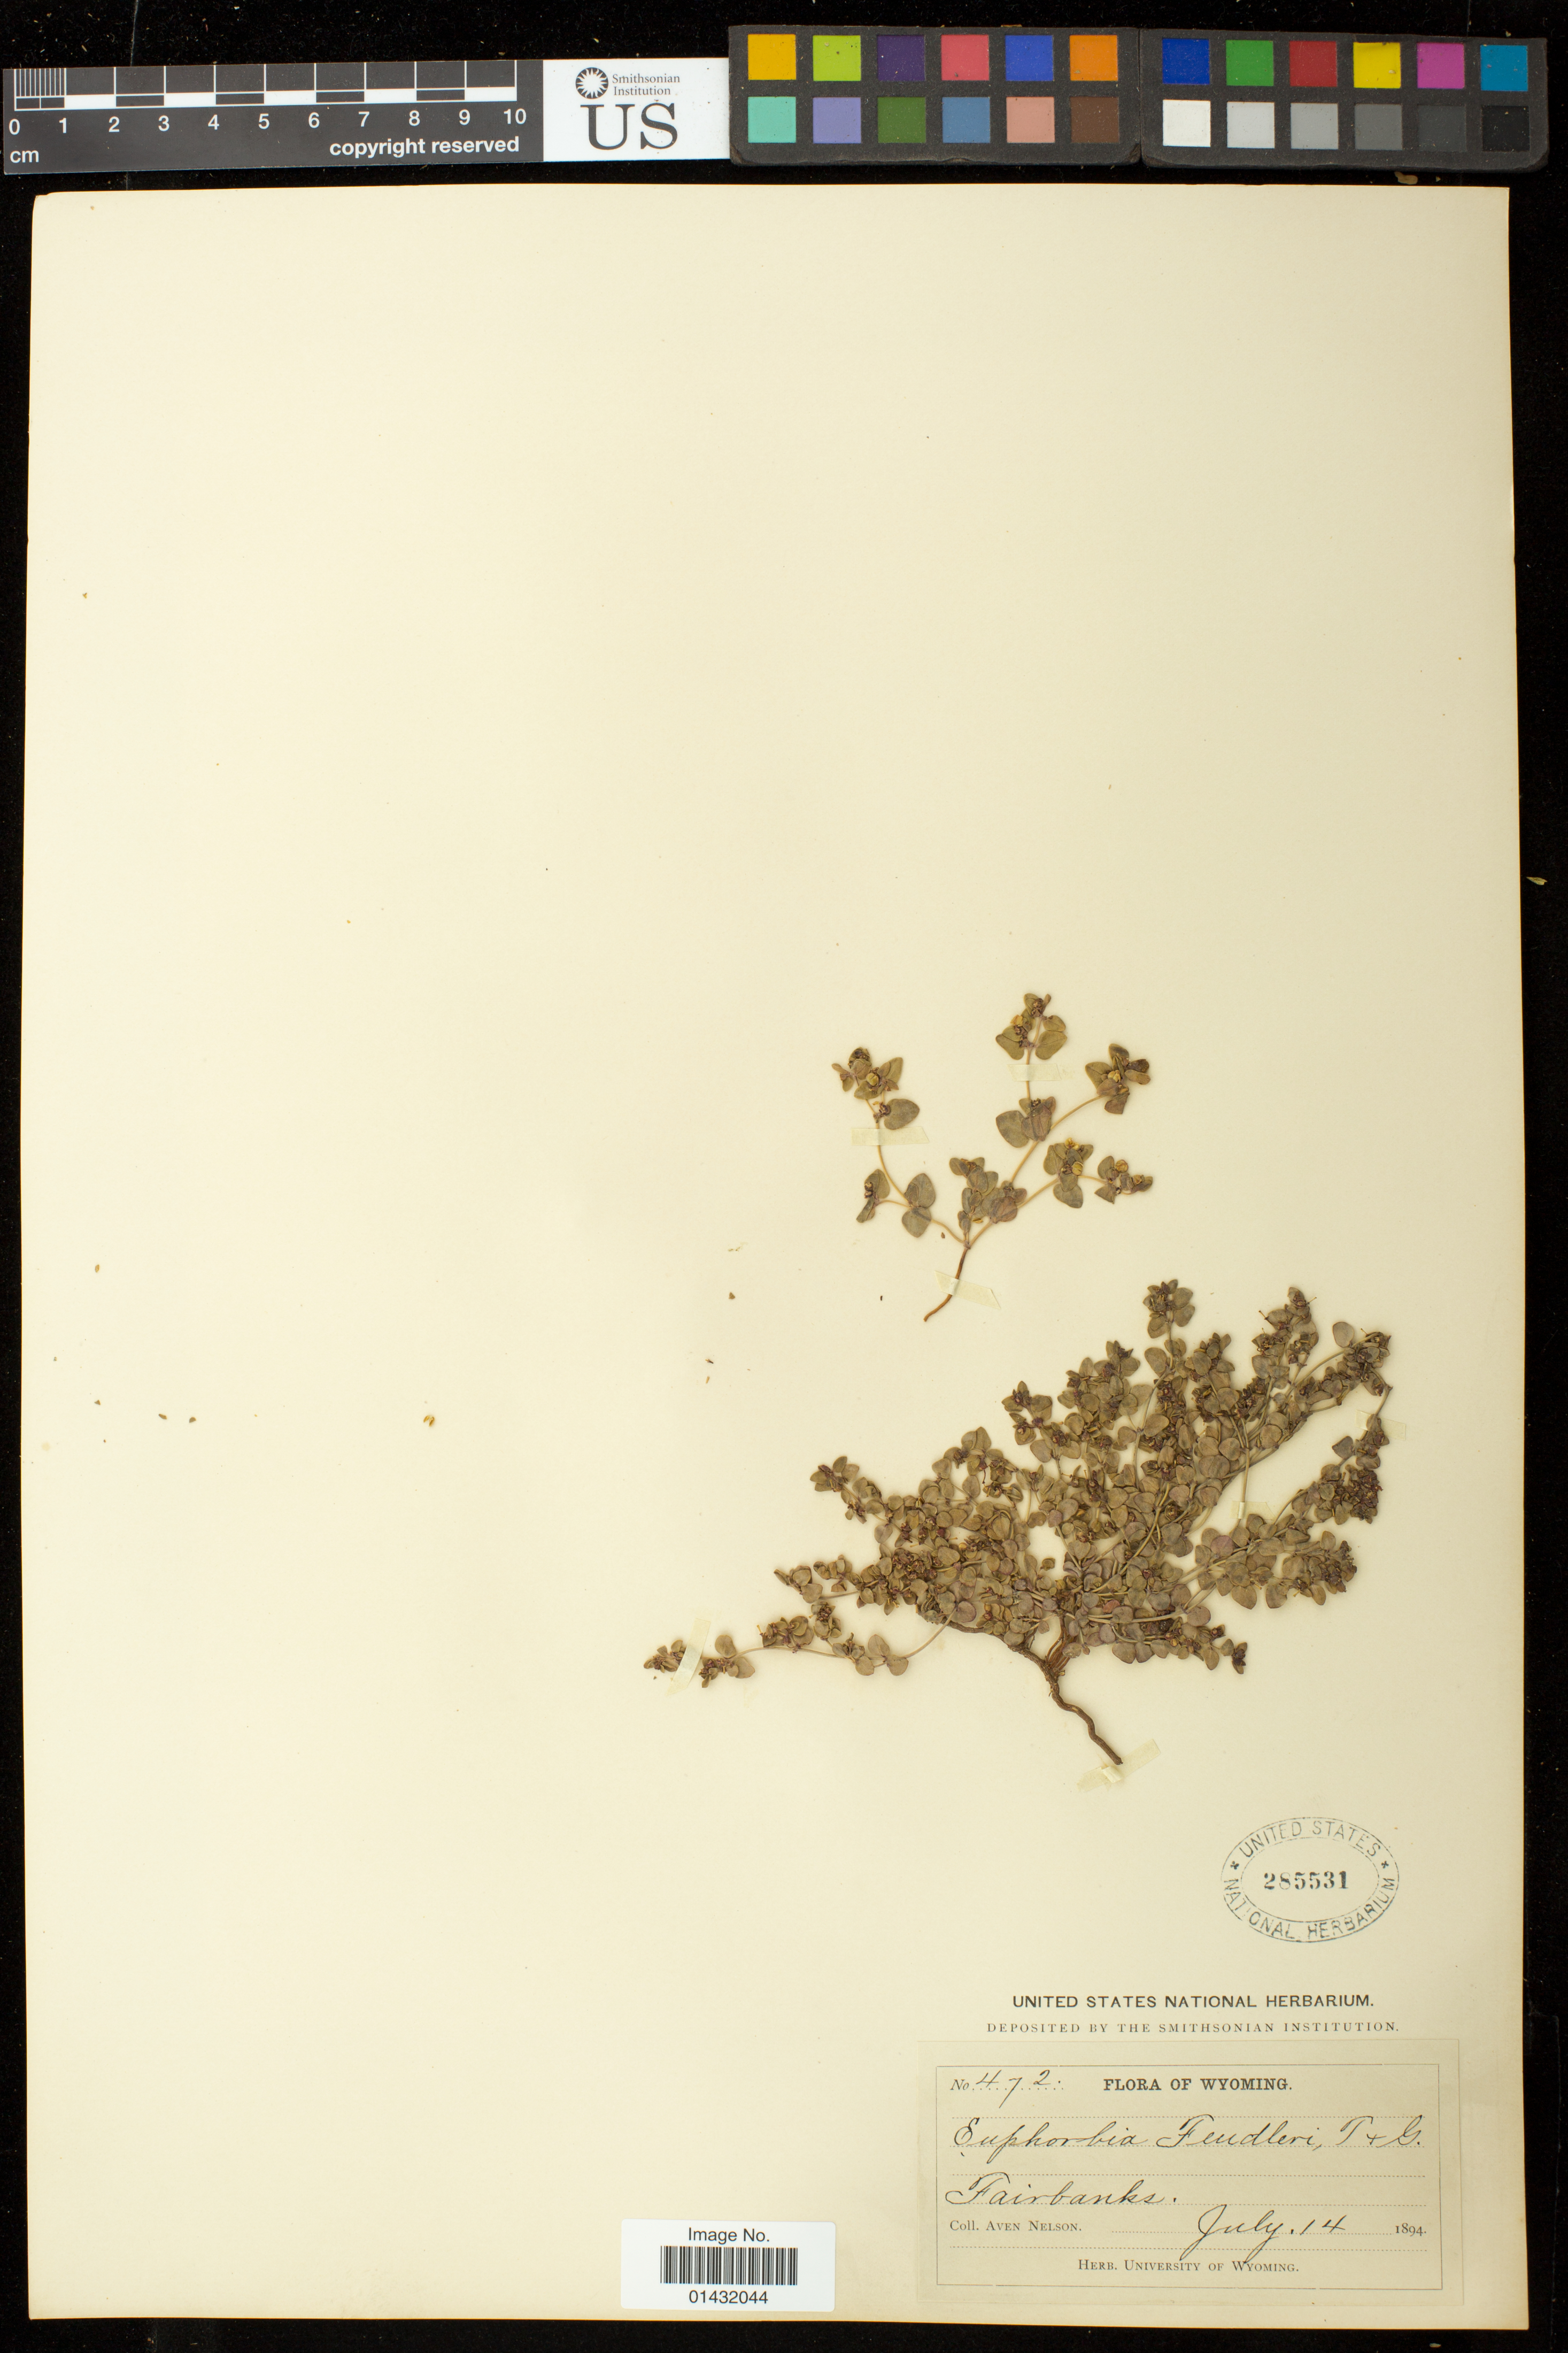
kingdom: Plantae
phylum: Tracheophyta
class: Magnoliopsida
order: Malpighiales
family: Euphorbiaceae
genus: Euphorbia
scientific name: Euphorbia fendleri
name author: Torr. & A. Gray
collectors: A. Nelson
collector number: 472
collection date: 1894-07-14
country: United States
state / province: Wyoming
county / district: Platte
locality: Fairbanks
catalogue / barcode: US 285531